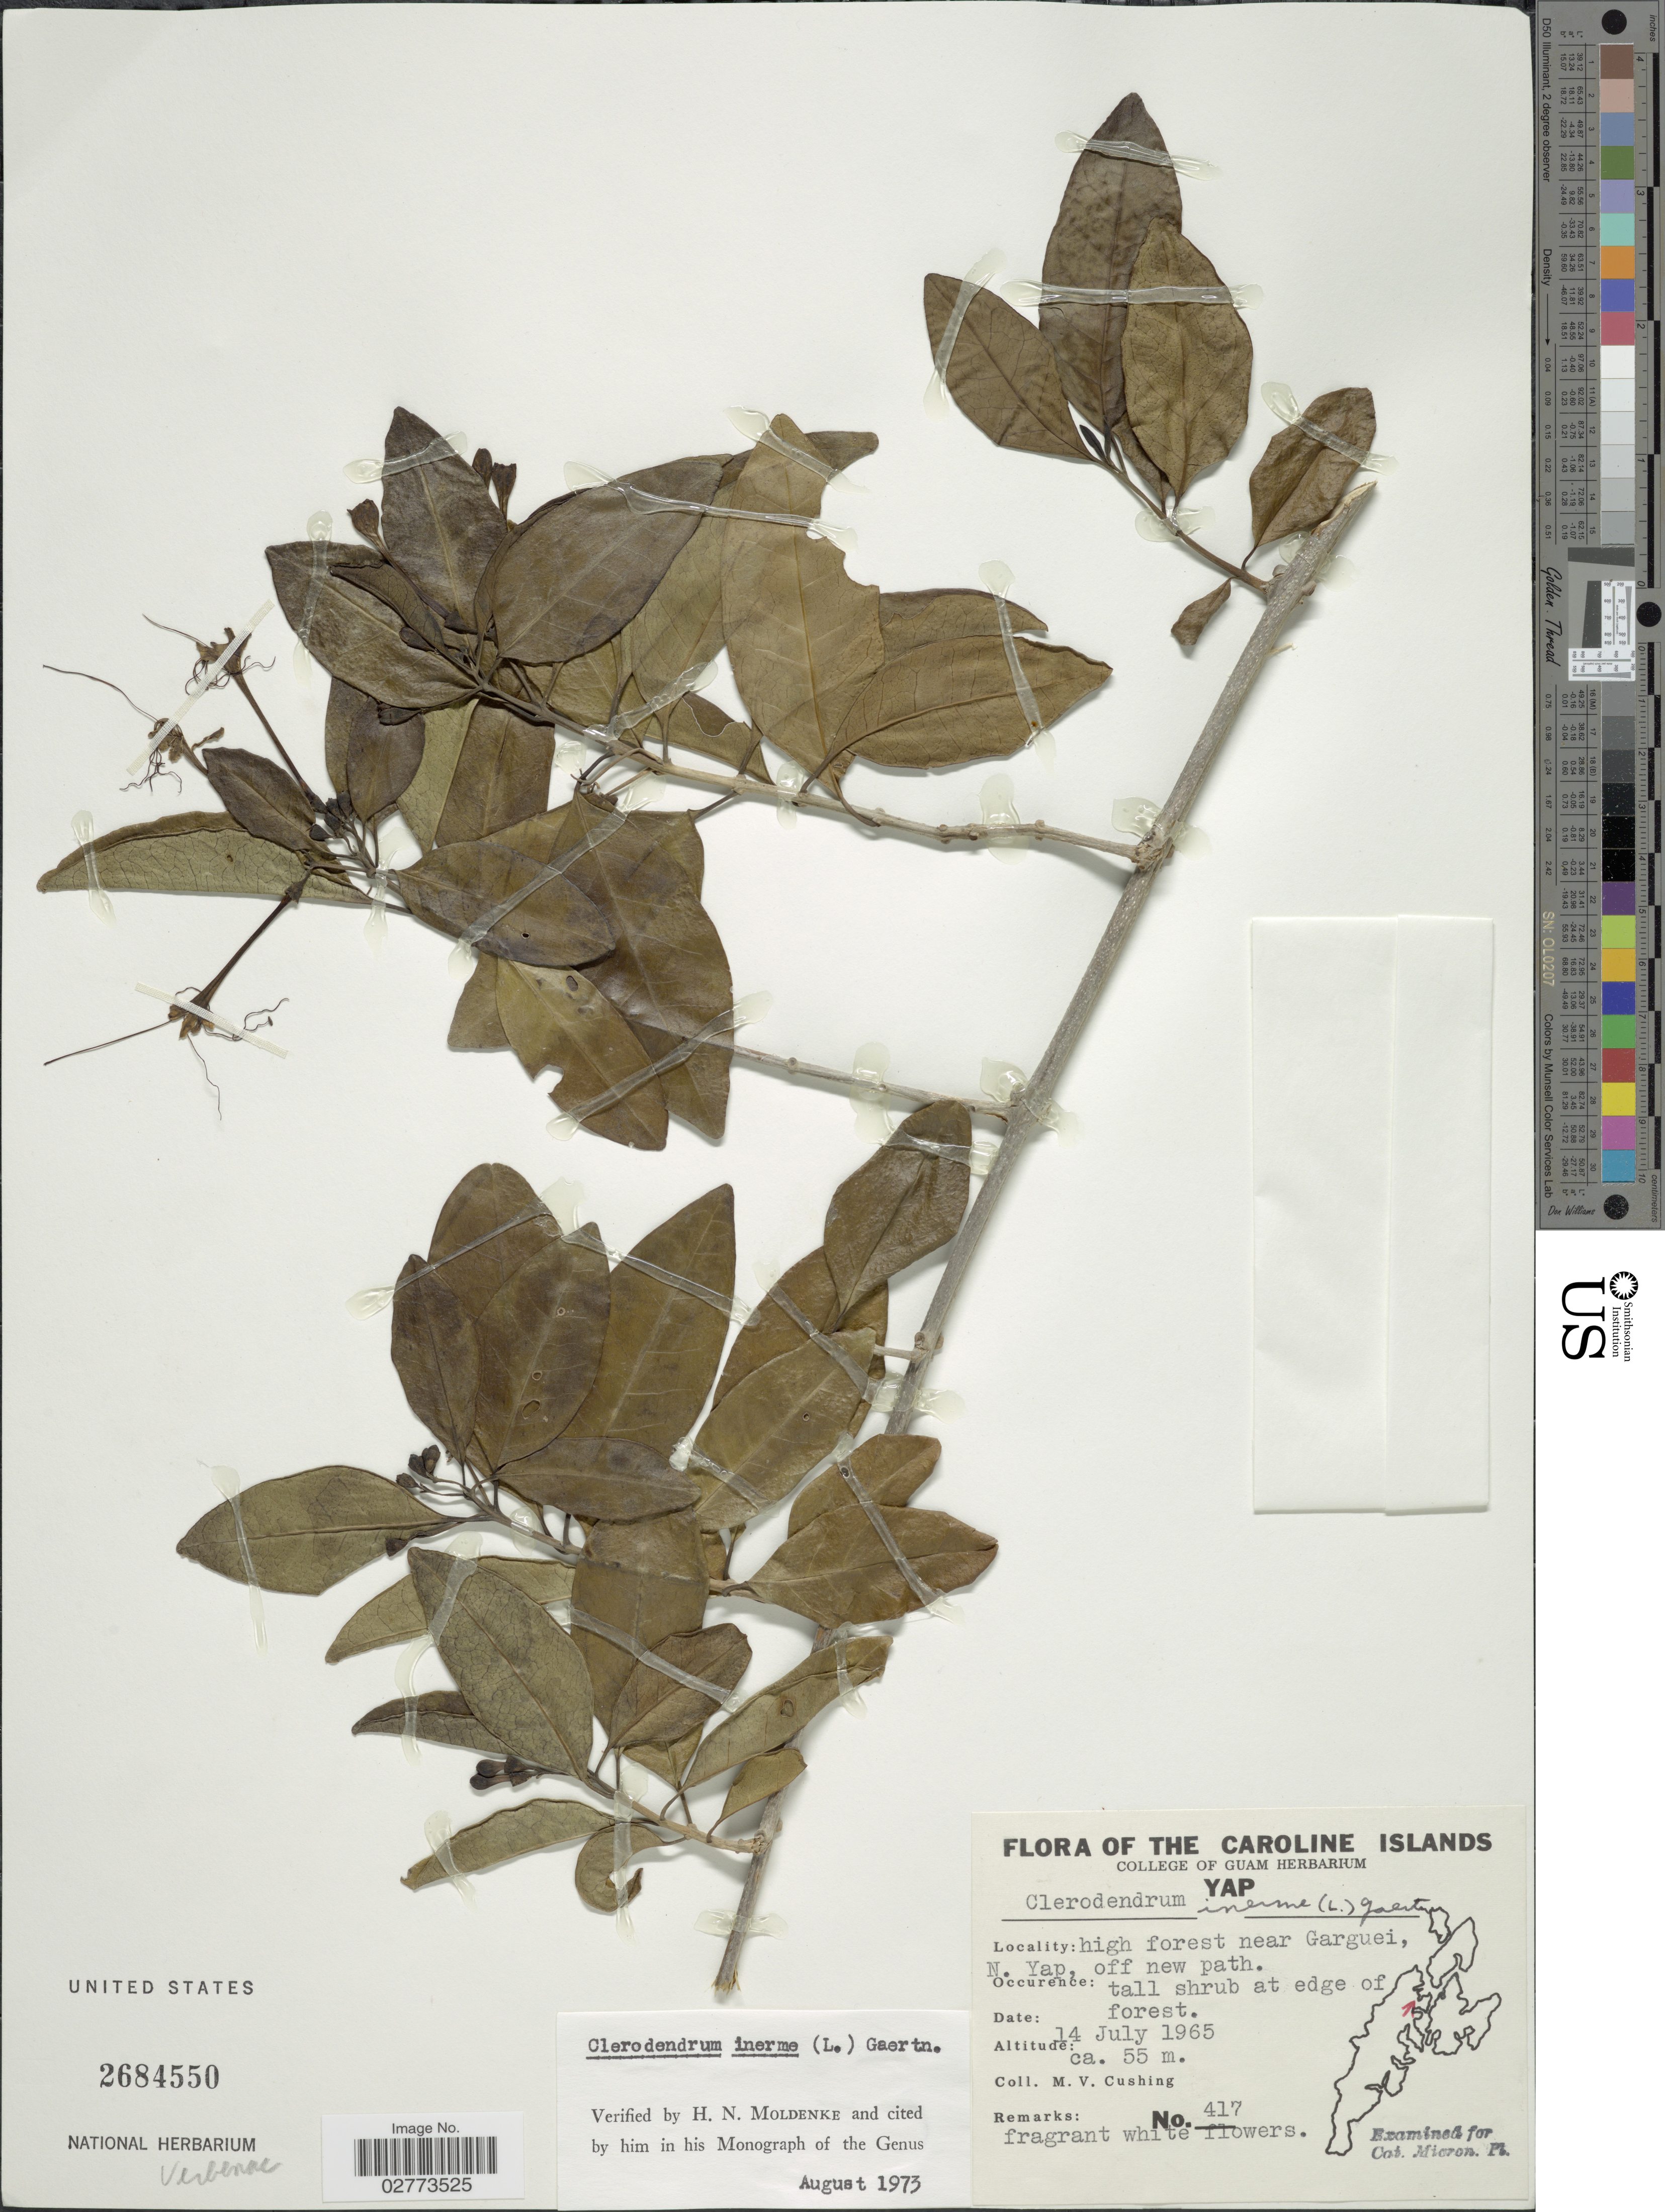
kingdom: Plantae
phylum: Tracheophyta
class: Magnoliopsida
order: Lamiales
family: Lamiaceae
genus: Clerodendrum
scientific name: Clerodendrum inerme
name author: (L.) Gaertn.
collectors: M. V. Cushing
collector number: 417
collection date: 1965-07-14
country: Micronesia, Federated States of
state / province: Yap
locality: Caroline Islands. High forest near Garguei, N. Yap, off new path.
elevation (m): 55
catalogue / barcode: US 2684550